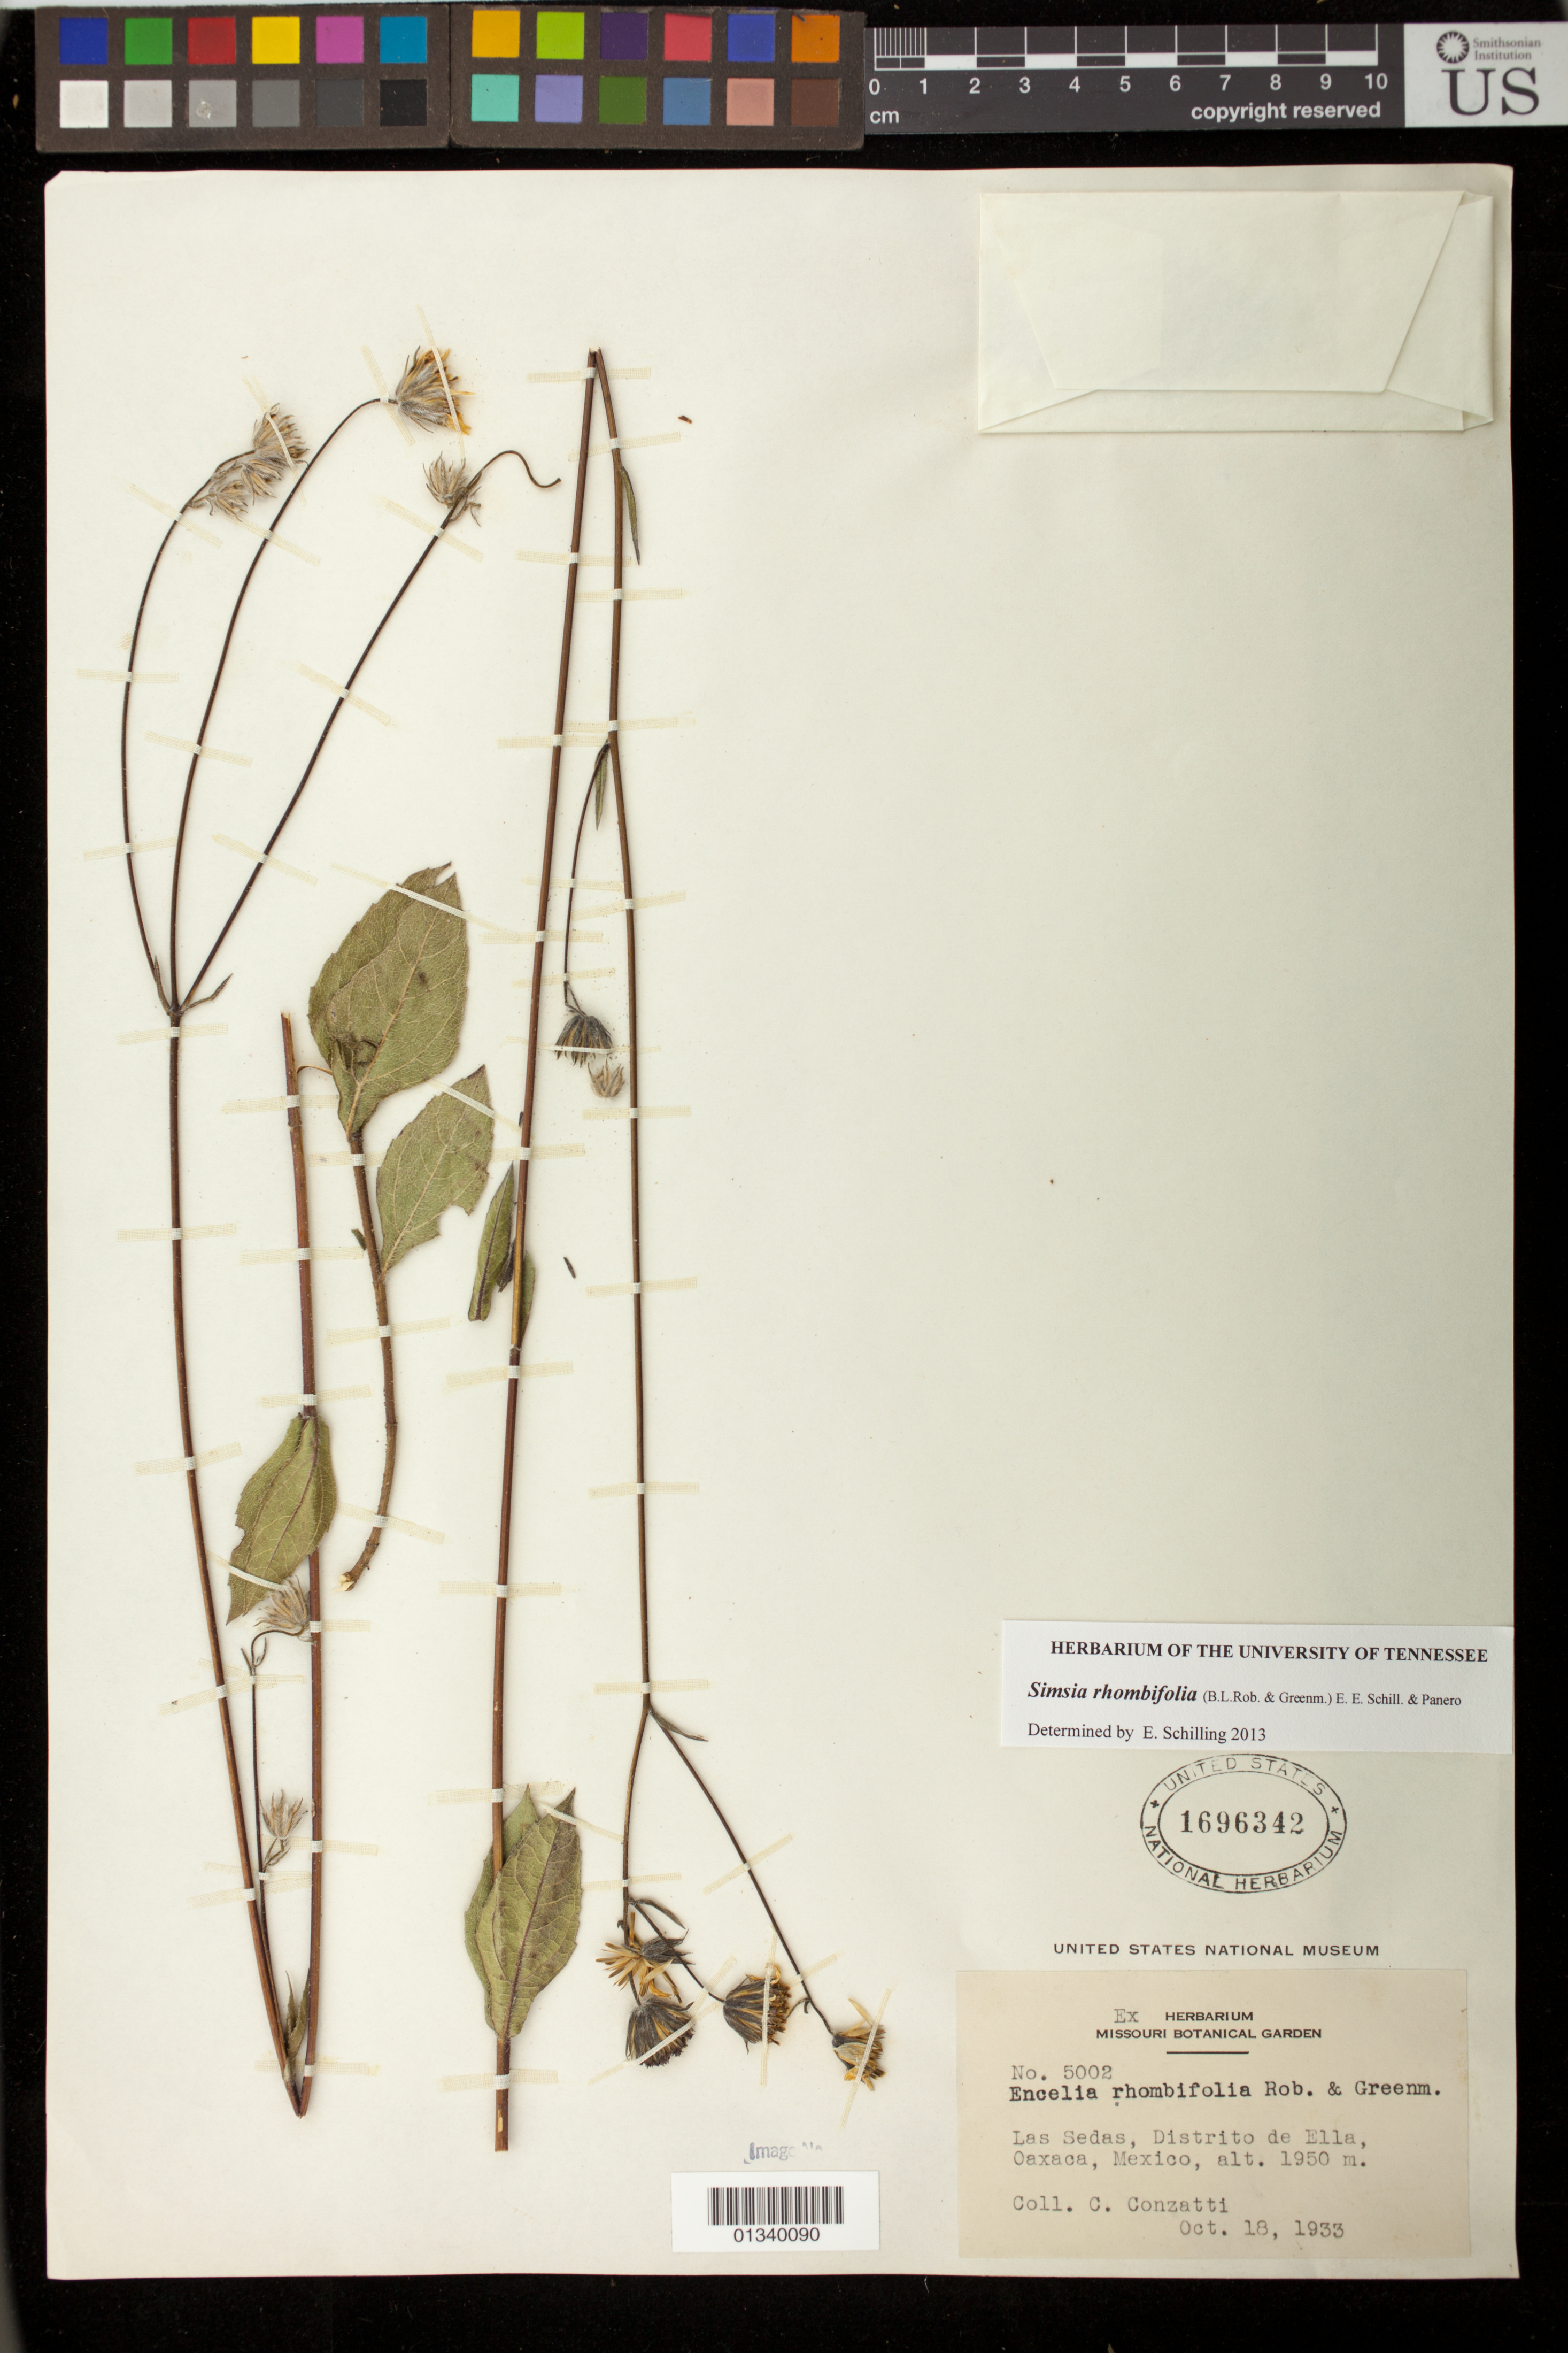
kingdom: Plantae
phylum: Tracheophyta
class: Magnoliopsida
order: Asterales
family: Asteraceae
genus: Montanoa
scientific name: Montanoa hibiscifolia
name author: Benth.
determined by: Schilling, E. E.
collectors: C. Conzatti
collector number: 5002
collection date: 1933-10-18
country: Mexico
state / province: Oaxaca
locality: Las Sedas, Distrito de Ella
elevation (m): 1950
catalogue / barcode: US 1696342